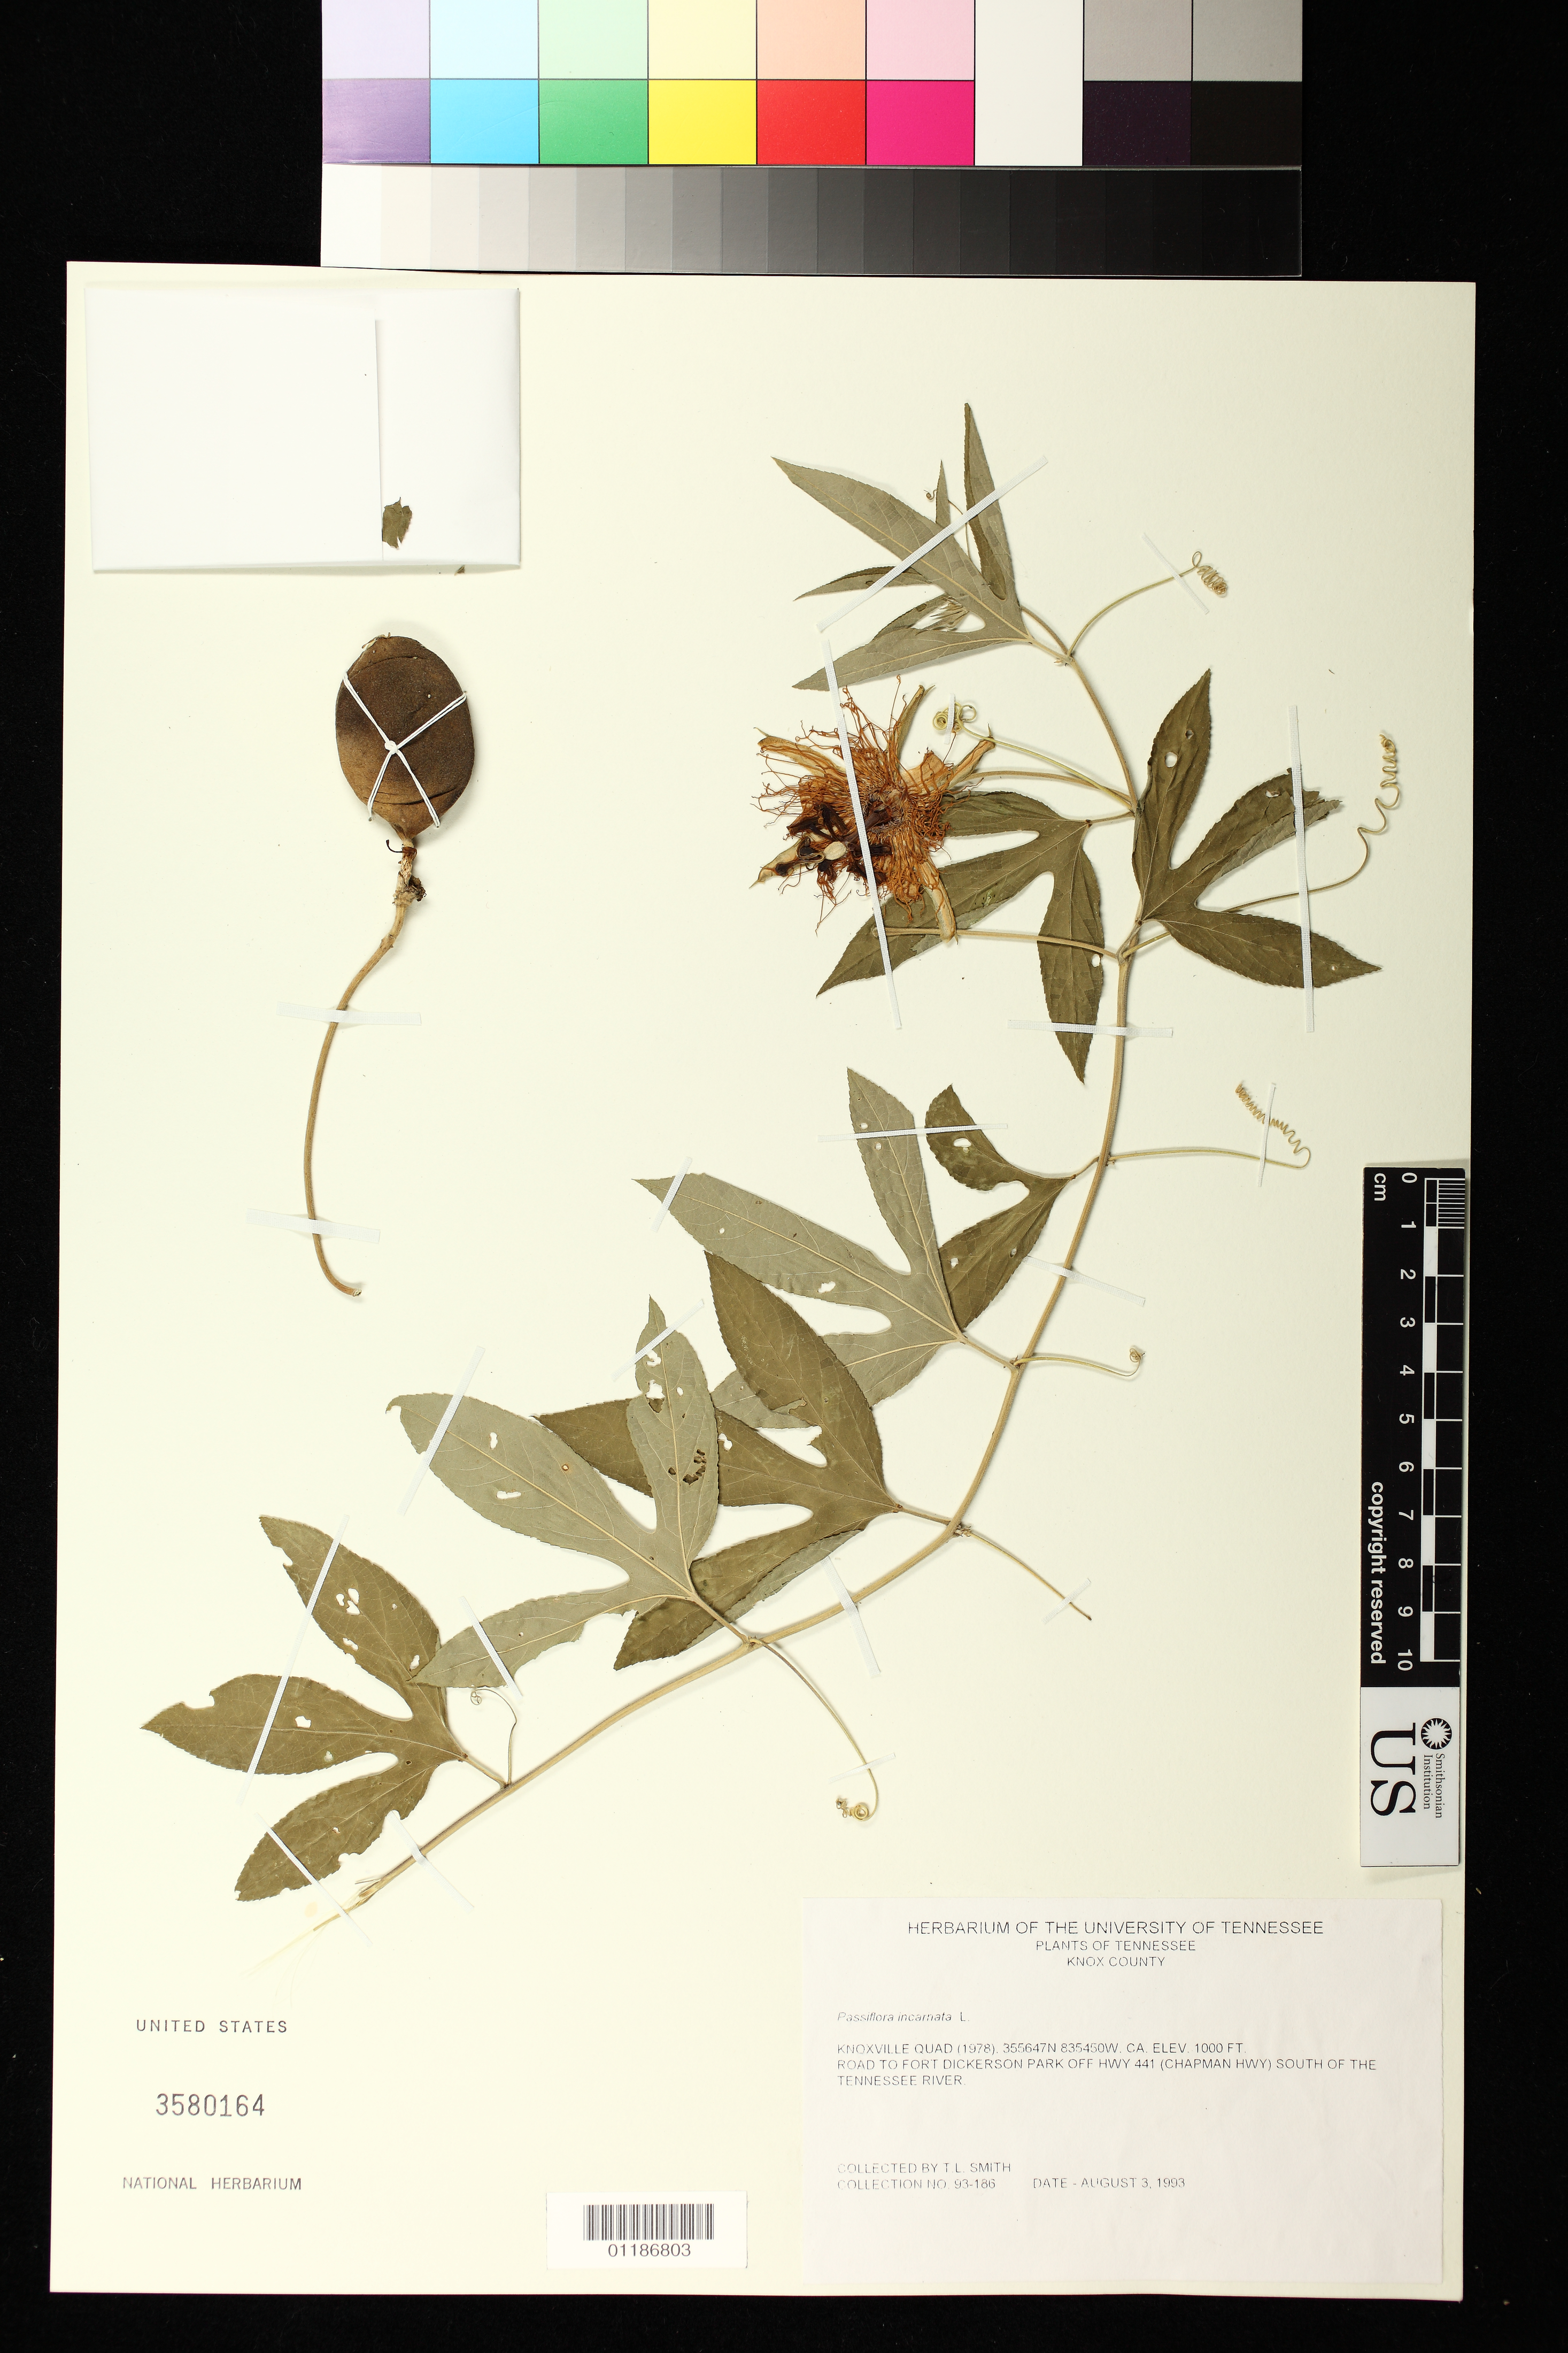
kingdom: Plantae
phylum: Tracheophyta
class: Magnoliopsida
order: Malpighiales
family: Passifloraceae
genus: Passiflora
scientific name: Passiflora incarnata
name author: L.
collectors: T. L. Smith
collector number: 93-186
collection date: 1993-08-03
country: United States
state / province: Tennessee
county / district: Knox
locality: Road to Fort Dickerson Park off Hwy 441 (Chapman Hwy) South of the Tennessee River. Knoxville Quad(1978) 355647n 835450W.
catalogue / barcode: US 3580164